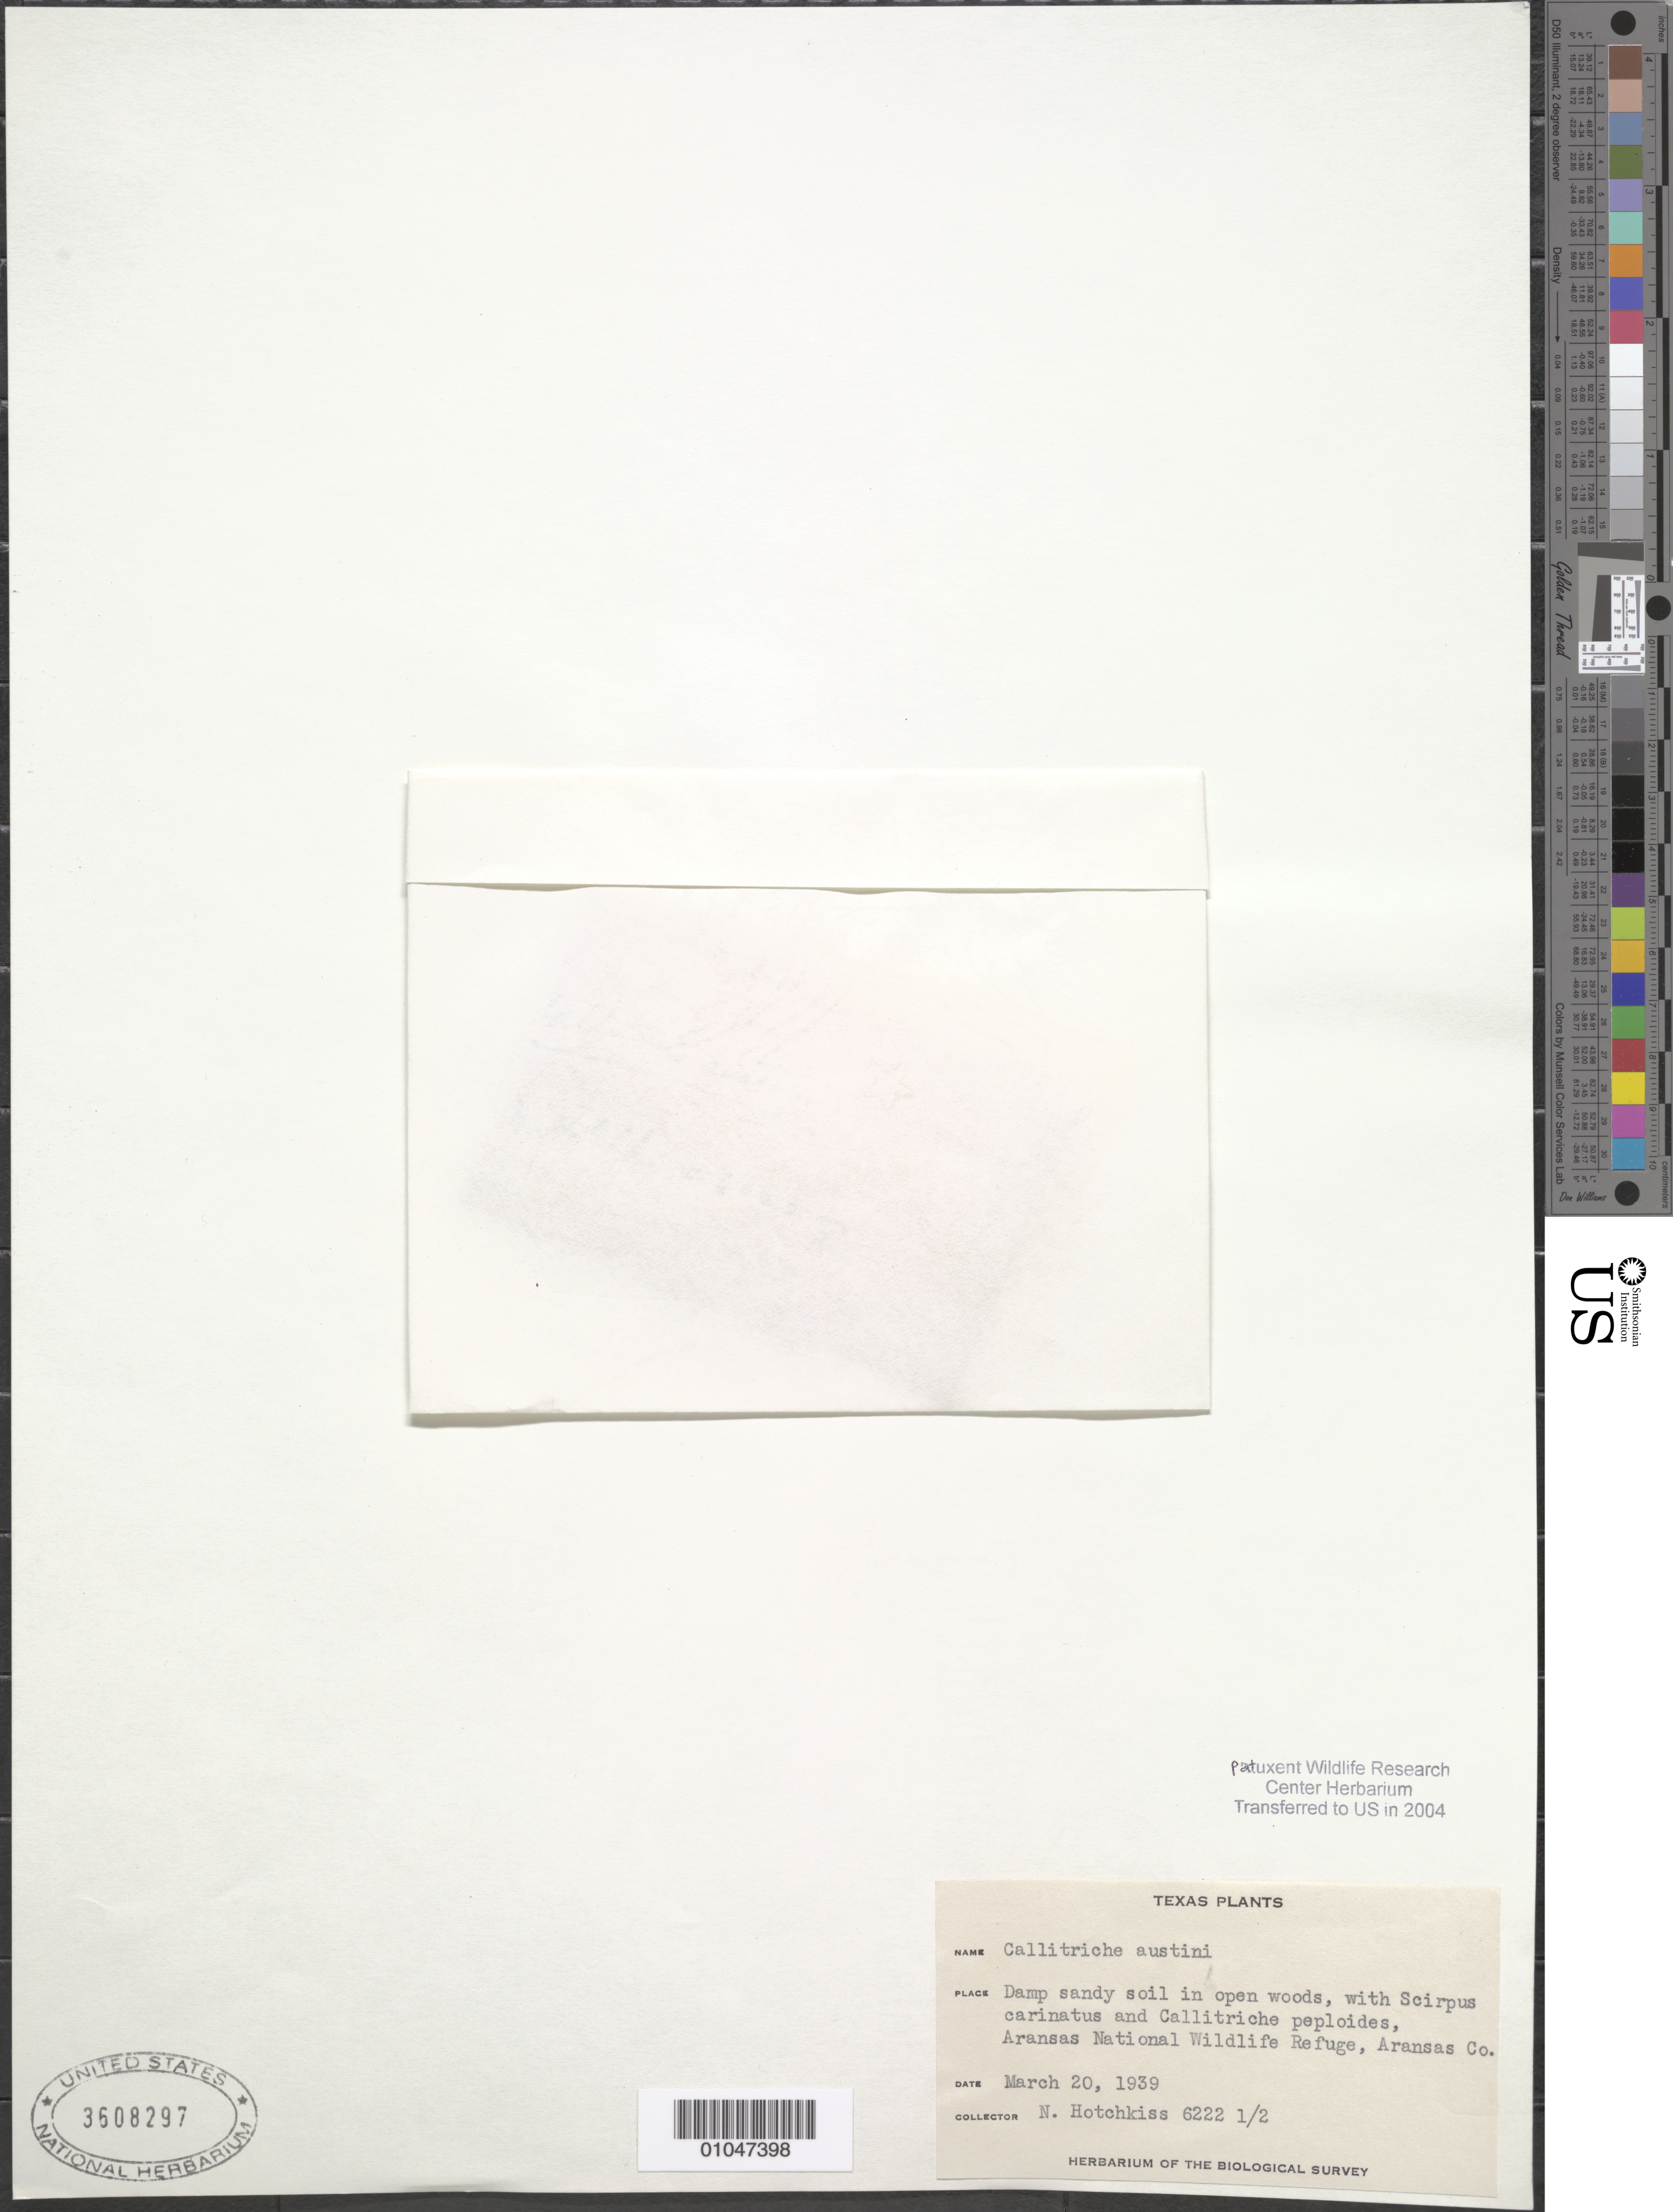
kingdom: Plantae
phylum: Tracheophyta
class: Magnoliopsida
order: Lamiales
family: Plantaginaceae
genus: Callitriche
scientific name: Callitriche austini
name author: Engelm.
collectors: N. Hotchkiss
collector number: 6222 1/2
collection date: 1939-03-20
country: United States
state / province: Texas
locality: Aransas National Wildlife Refuge, Aransas Co.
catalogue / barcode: US 3608297